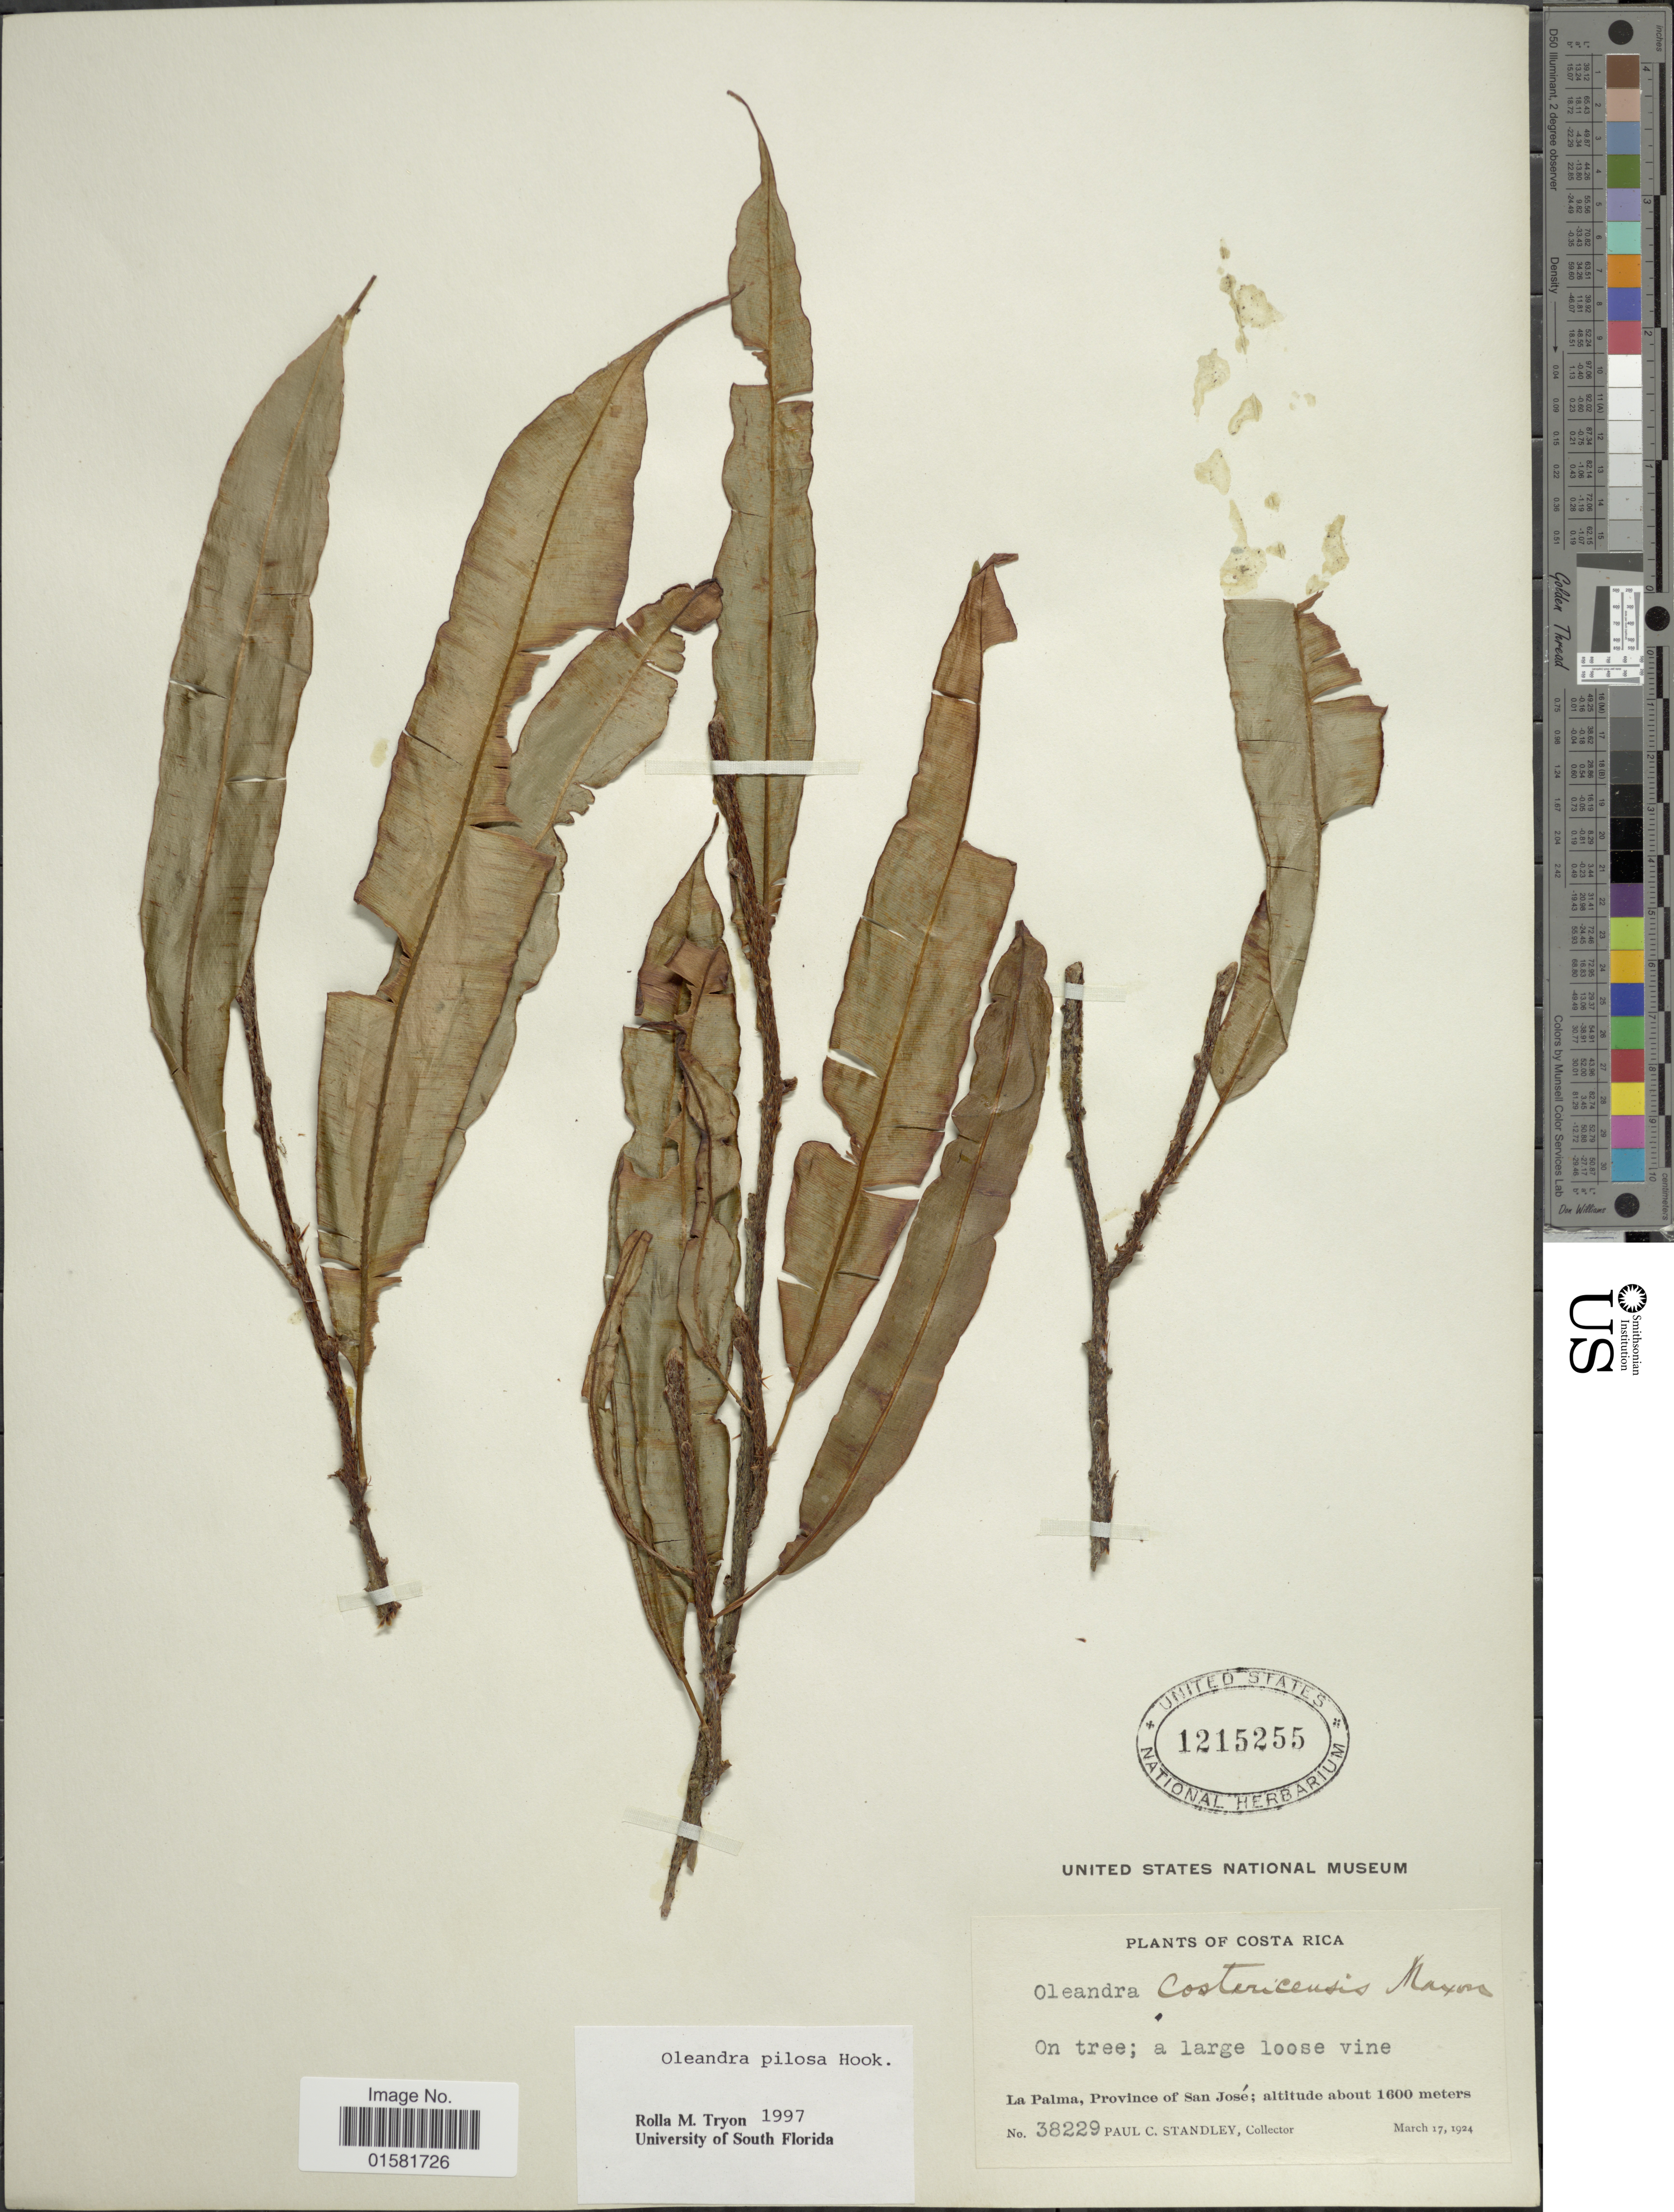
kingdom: Plantae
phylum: Tracheophyta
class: Polypodiopsida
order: Polypodiales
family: Oleandraceae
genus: Oleandra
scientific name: Oleandra pilosa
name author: Hook.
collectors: P. C. Standley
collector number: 38229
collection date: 1924-03-17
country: Costa Rica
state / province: San José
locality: Costa Rica, La Palma, Province of San José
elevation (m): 1600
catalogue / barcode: US 1215255